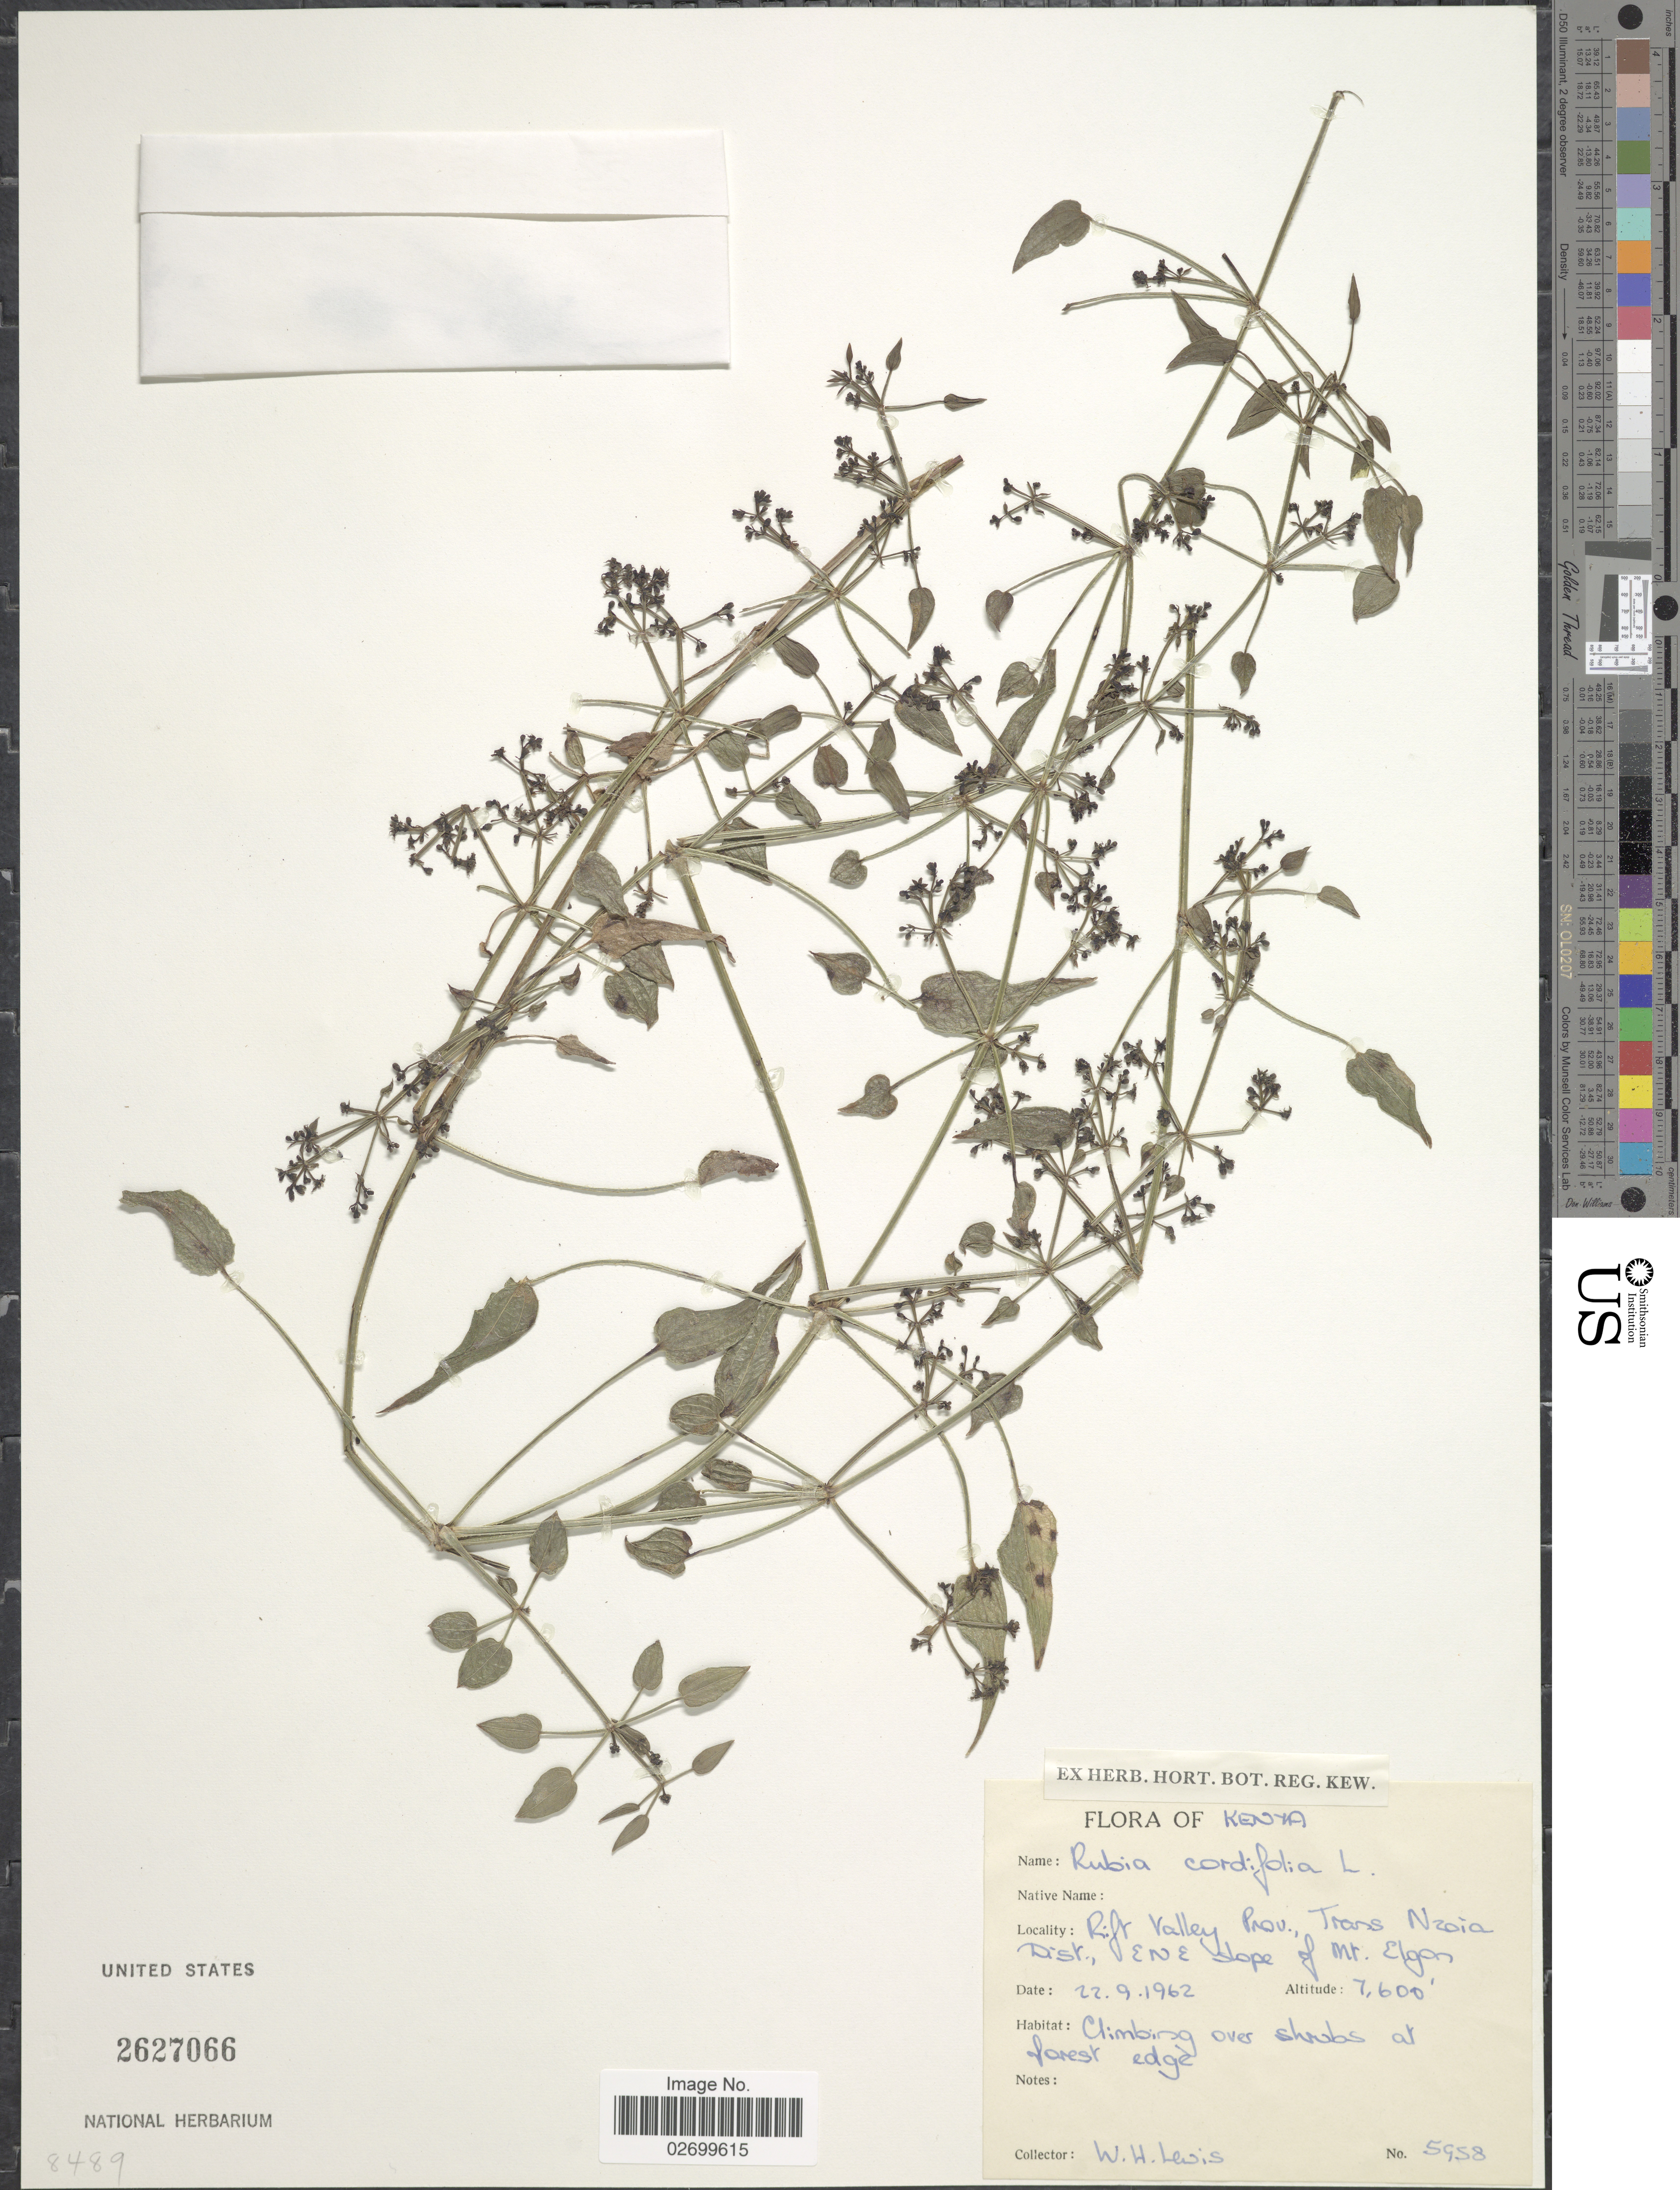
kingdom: Plantae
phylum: Tracheophyta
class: Magnoliopsida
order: Gentianales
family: Rubiaceae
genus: Rubia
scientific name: Rubia cordifolia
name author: L.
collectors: W. H. Lewis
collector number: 5958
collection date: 1962-09-22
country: Kenya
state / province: Trans Nzoia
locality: Rift Valley Prov., Trans Nzoia Dist. ENE slope of Mt. Elgan.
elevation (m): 2316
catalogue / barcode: US 2627066